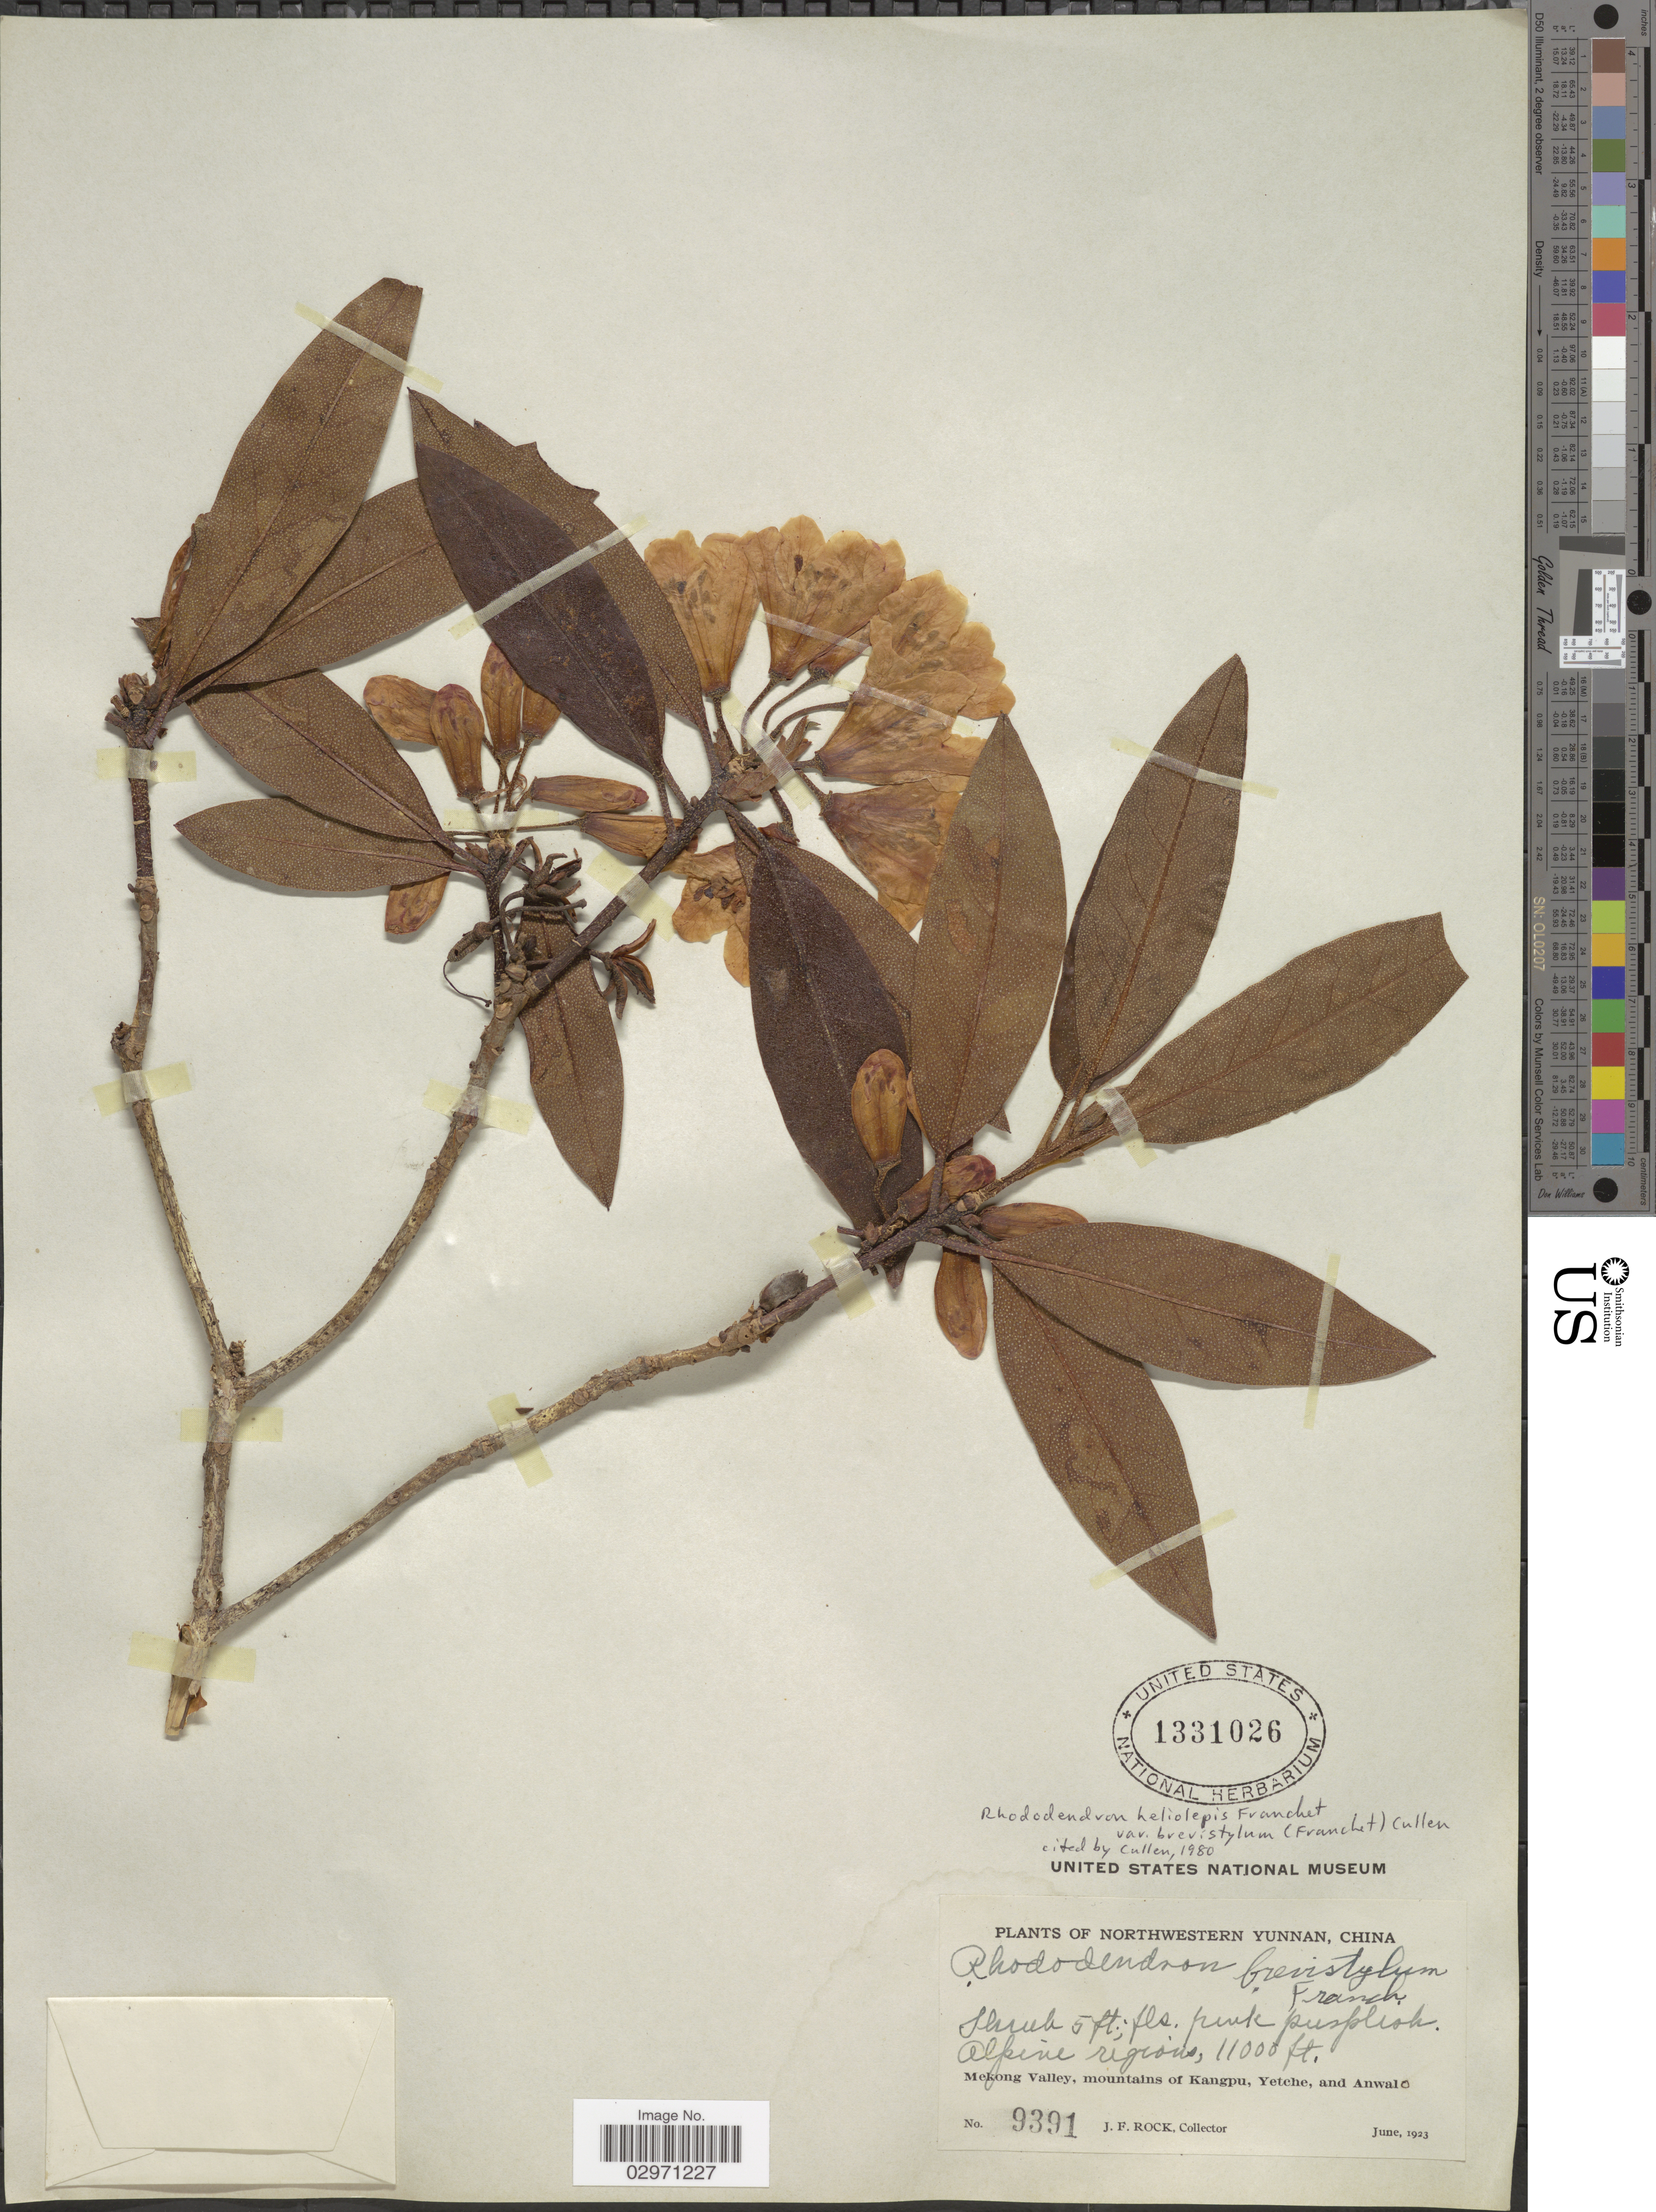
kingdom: Plantae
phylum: Tracheophyta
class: Magnoliopsida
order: Ericales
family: Ericaceae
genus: Rhododendron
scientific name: Rhododendron heliolepis var. brevistylum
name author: (Franch.) Cullen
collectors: J. Rock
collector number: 9391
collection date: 1923-06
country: China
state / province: Yunnan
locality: Northwestern Yunnan. Alpine regions. Mekong Valley, mountains of Kangpu, Yetche, and Anwalo.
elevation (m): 3353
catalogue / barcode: US 1331026